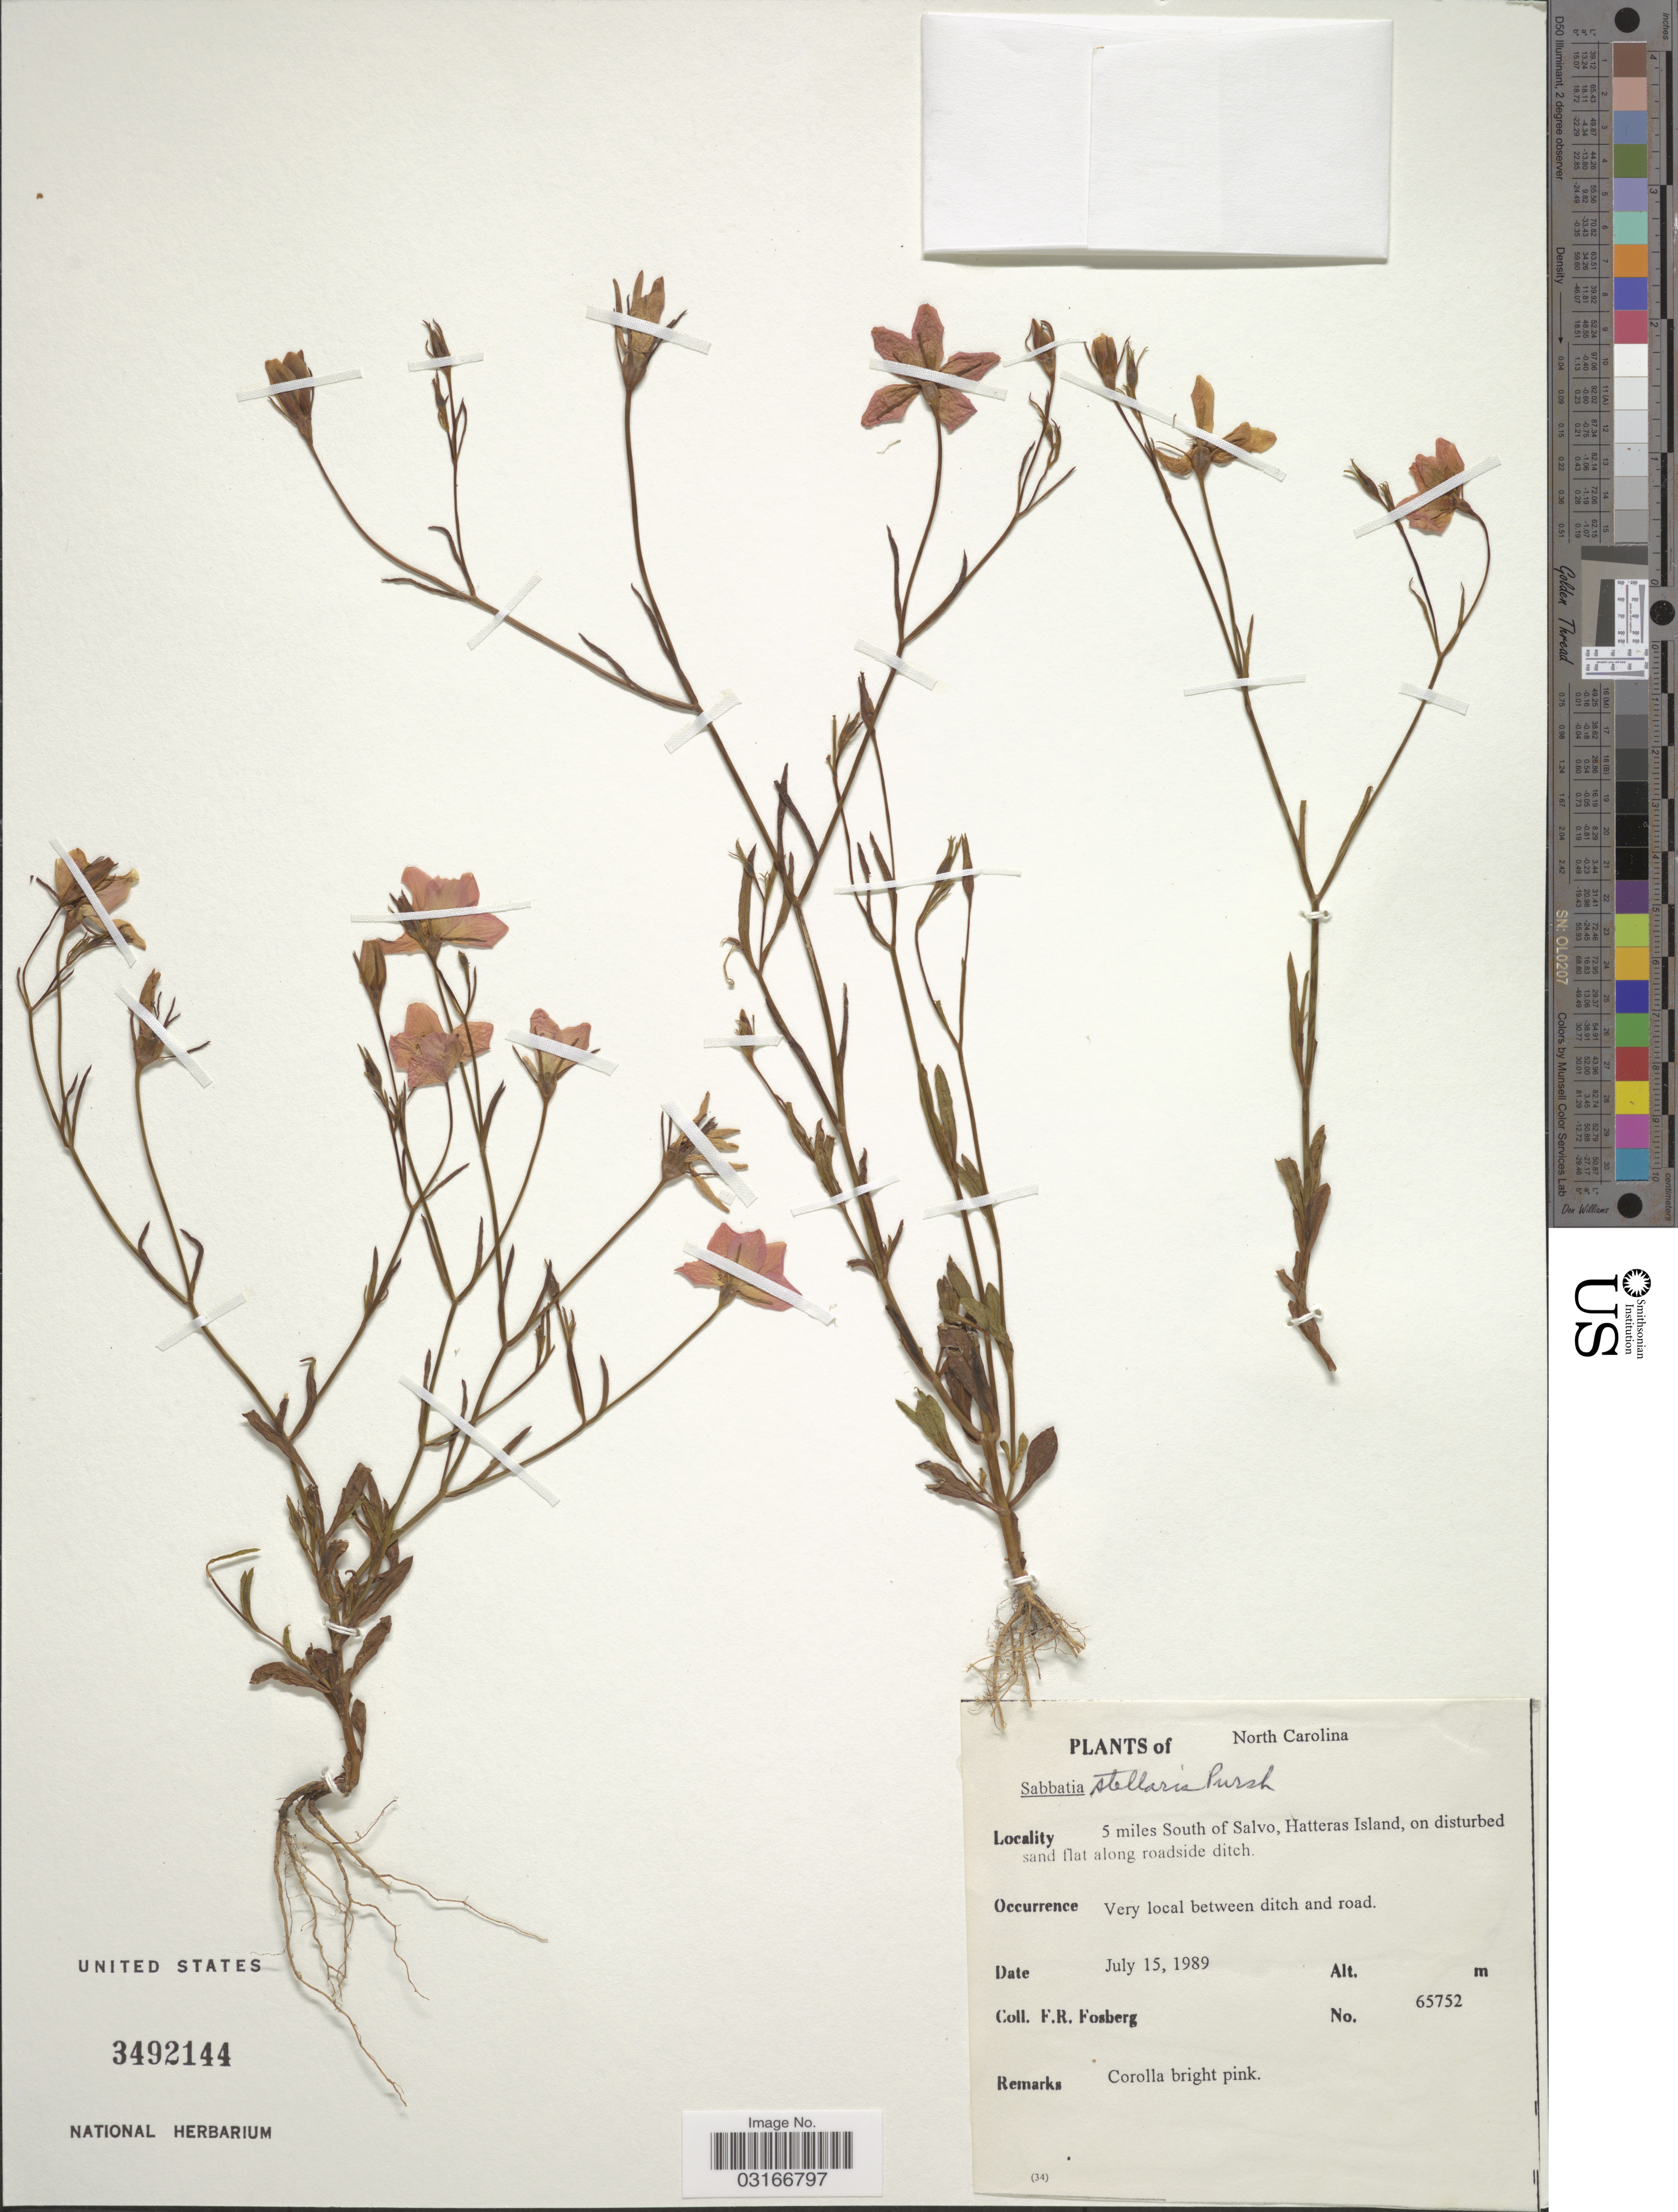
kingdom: Plantae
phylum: Tracheophyta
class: Magnoliopsida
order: Gentianales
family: Gentianaceae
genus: Sabatia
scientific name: Sabatia stellaris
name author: Pursh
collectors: F. R. Fosberg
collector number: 65752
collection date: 1989-07-15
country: United States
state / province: North Carolina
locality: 5 miles South of Salvo, Hatteras Island, on disturbed sand flat along roadside ditch.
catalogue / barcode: US 3492144